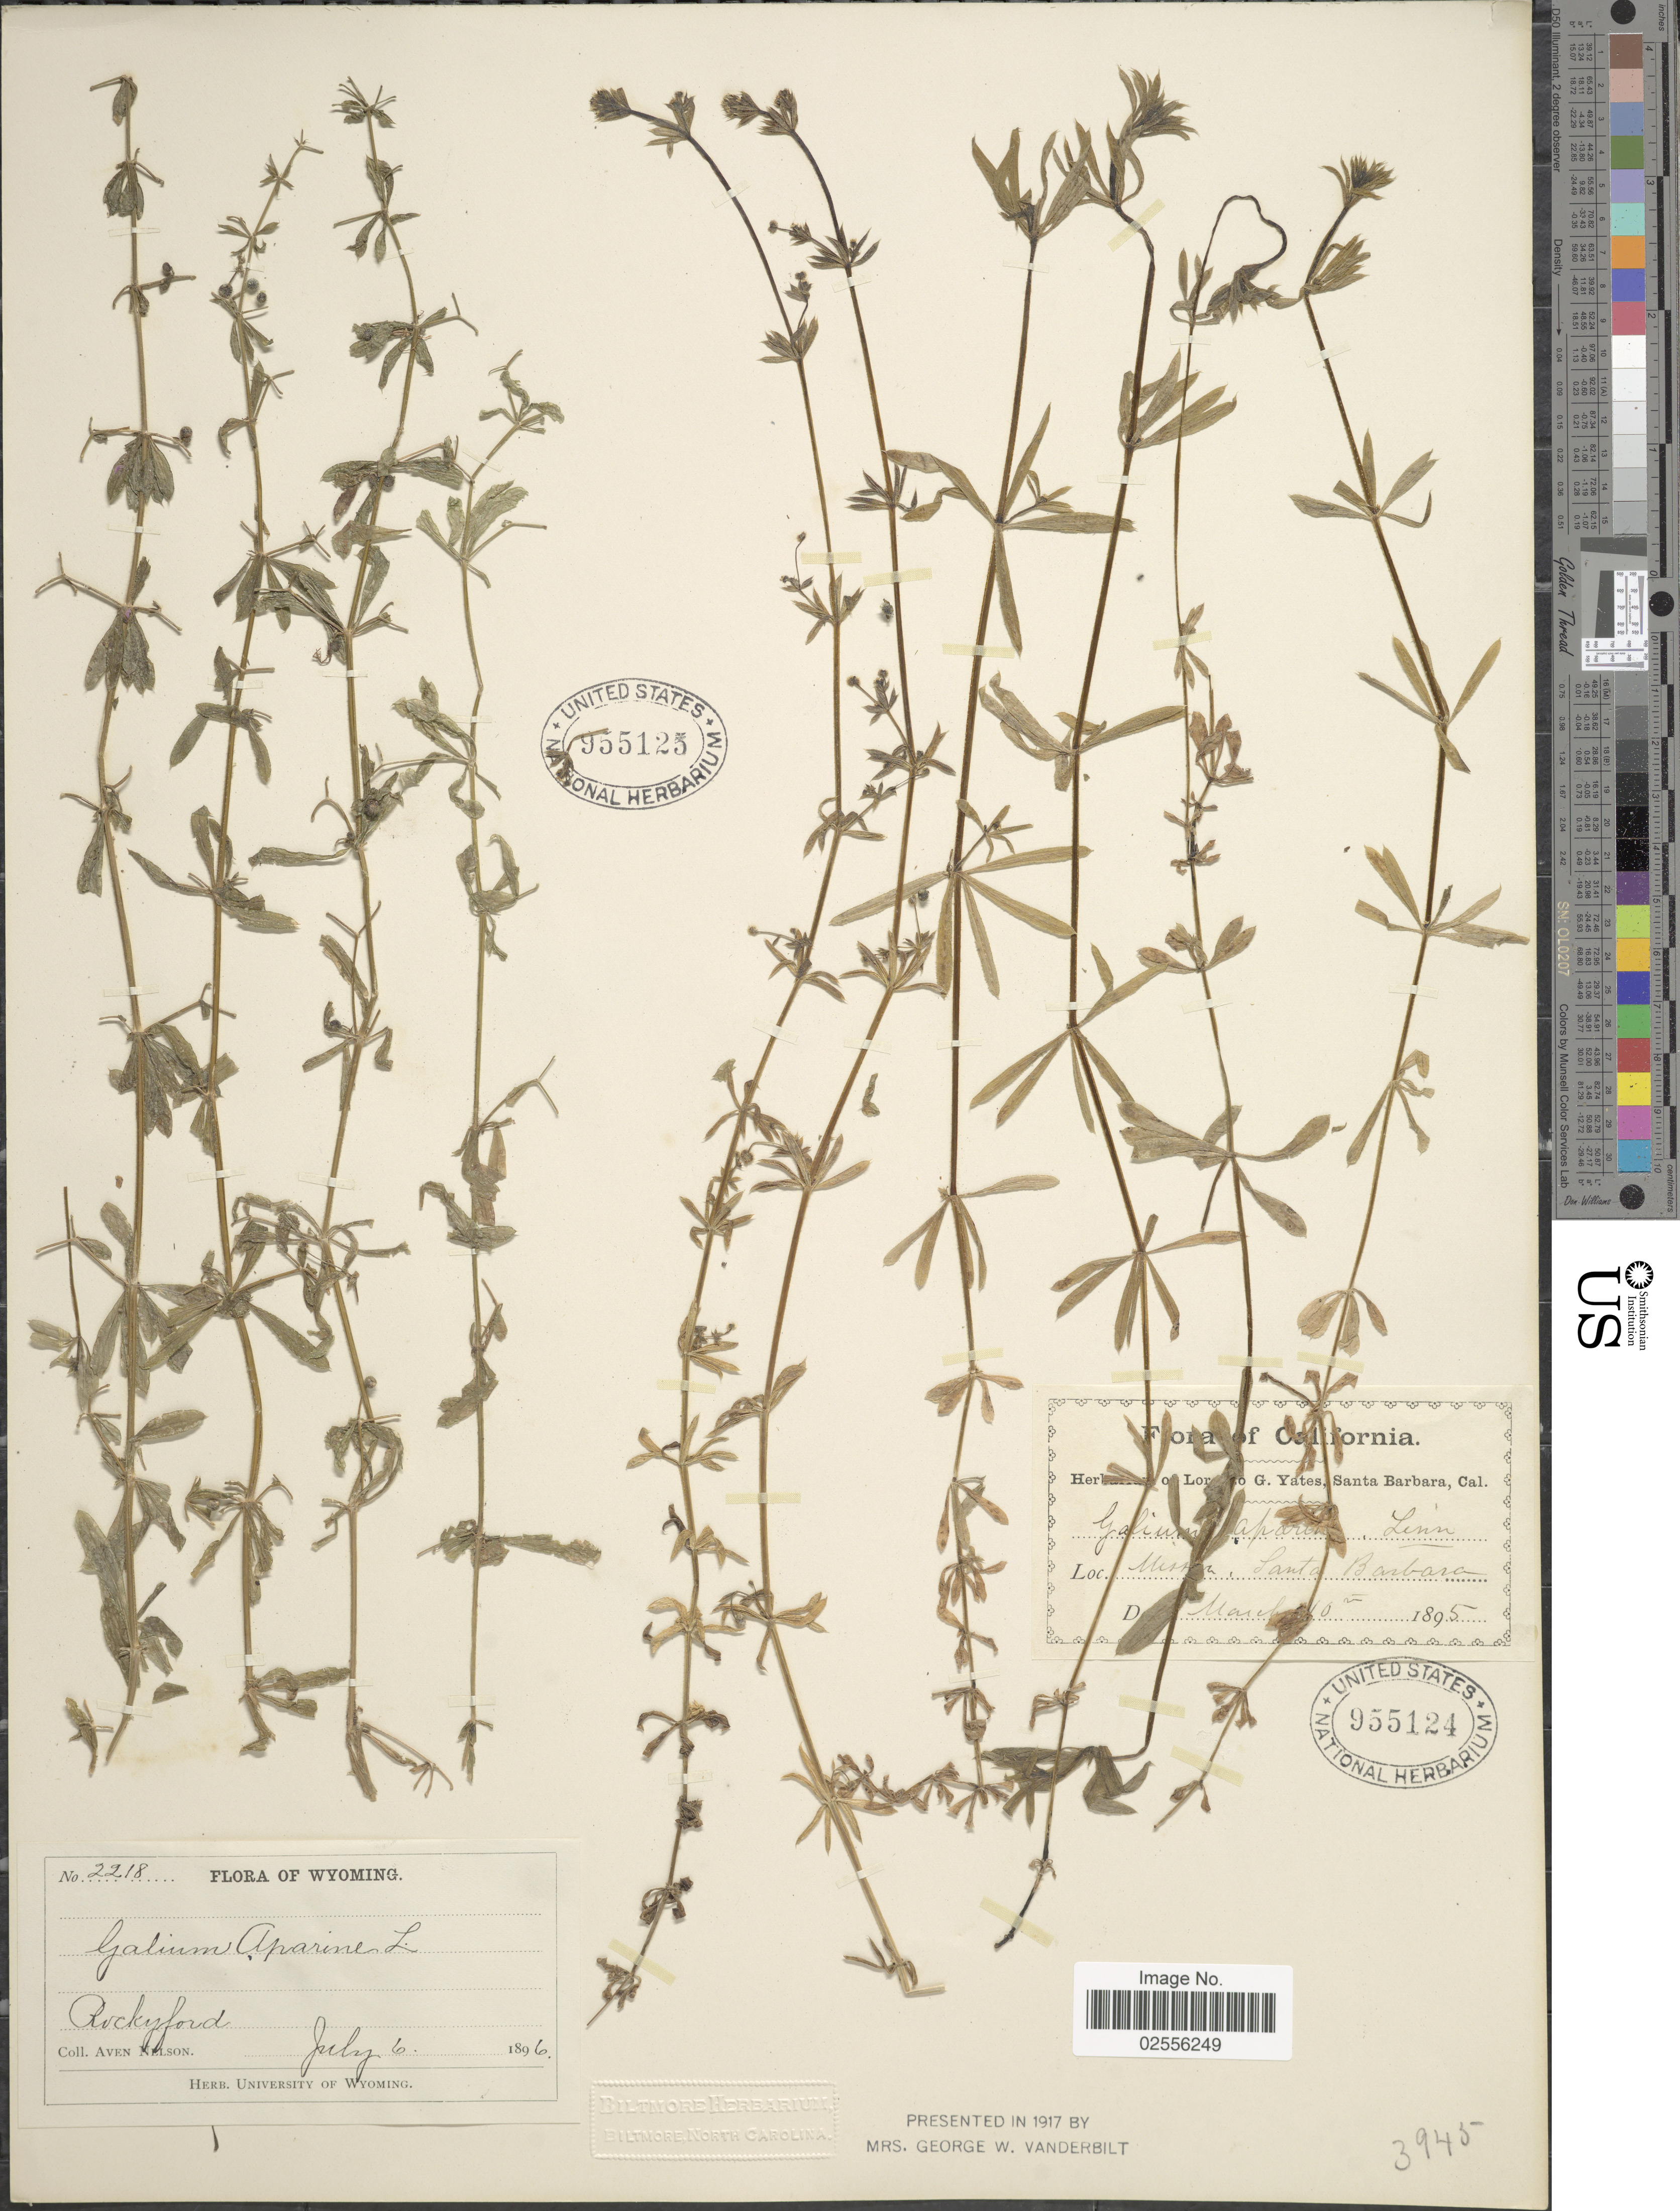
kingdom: Plantae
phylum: Tracheophyta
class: Magnoliopsida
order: Gentianales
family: Rubiaceae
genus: Galium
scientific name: Galium aparine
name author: L.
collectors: ex herb. L. G. Yates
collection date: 1895-03-10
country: United States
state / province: California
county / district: Santa Barbara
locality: Santa Barbara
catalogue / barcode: US 955124